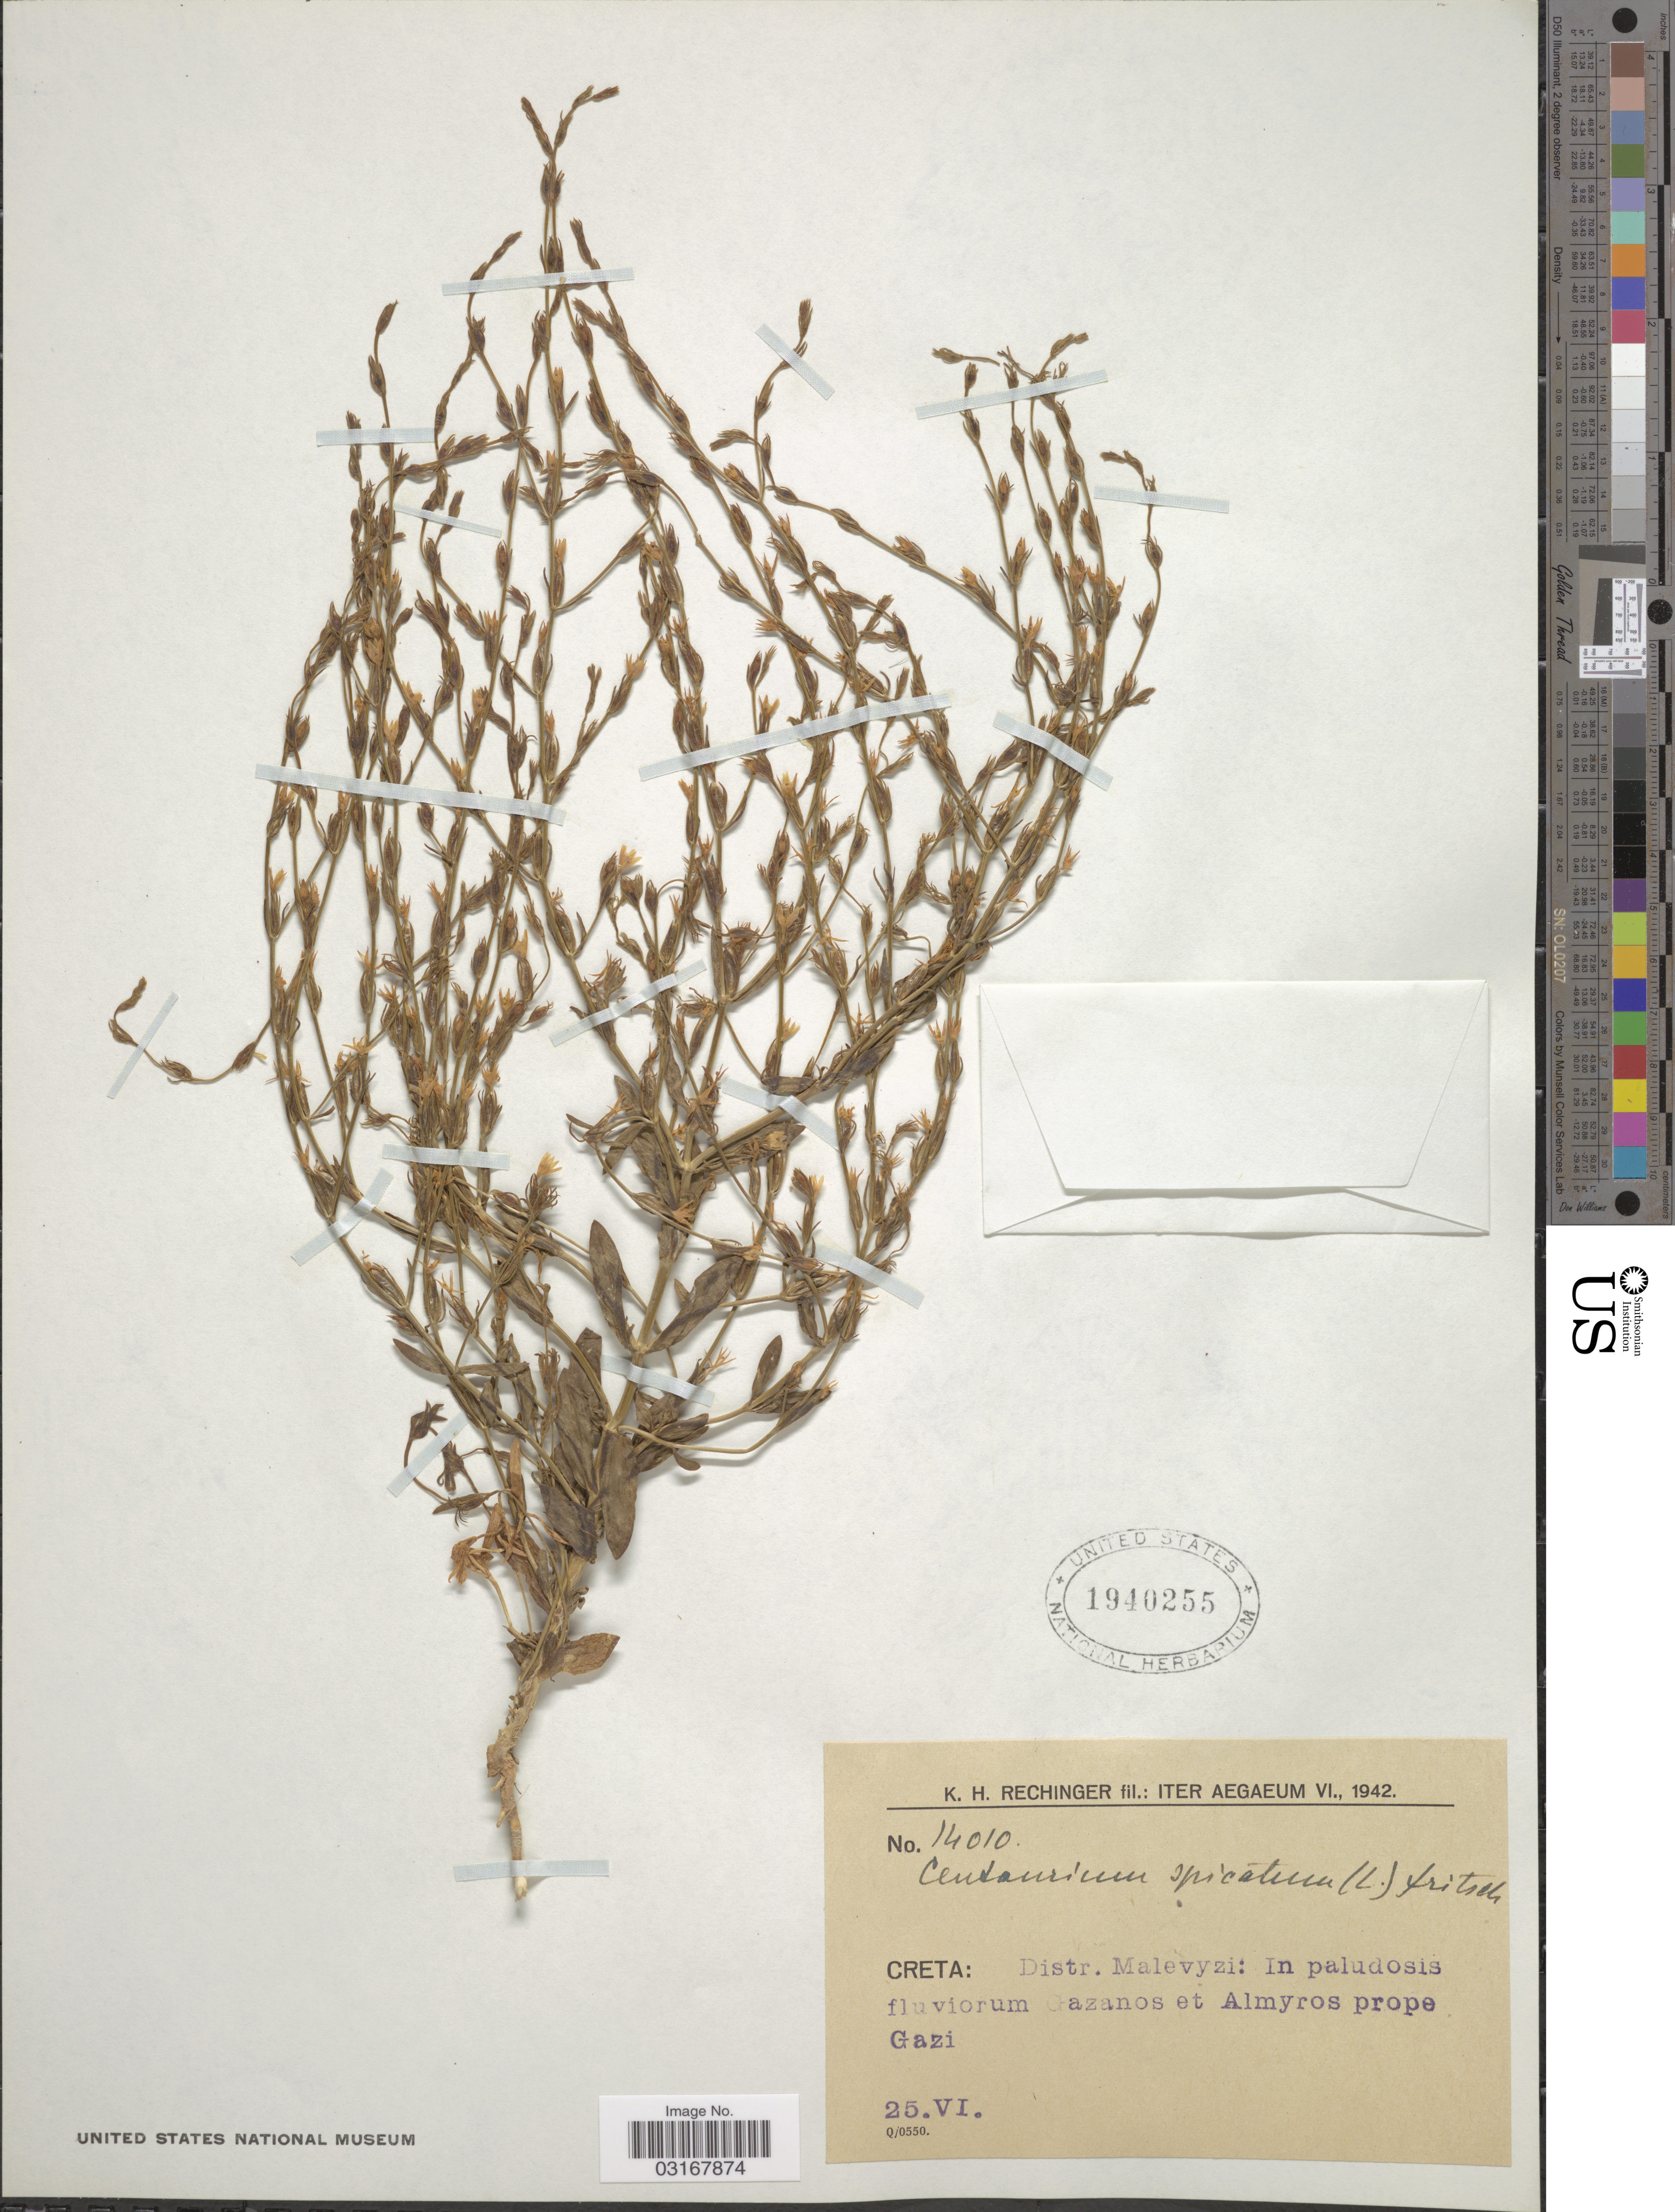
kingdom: Plantae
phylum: Tracheophyta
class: Magnoliopsida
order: Gentianales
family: Gentianaceae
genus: Centaurium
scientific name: Centaurium spicatum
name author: (L.) Fritsch ex Janch.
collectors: K. H. Rechinger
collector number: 14010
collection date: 1942-06-25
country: Greece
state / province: Crete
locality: Creta: Distr. Malevyzi: In paludosis fluviorum Gazanos et Almyros prope Gazi.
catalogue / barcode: US 1940255